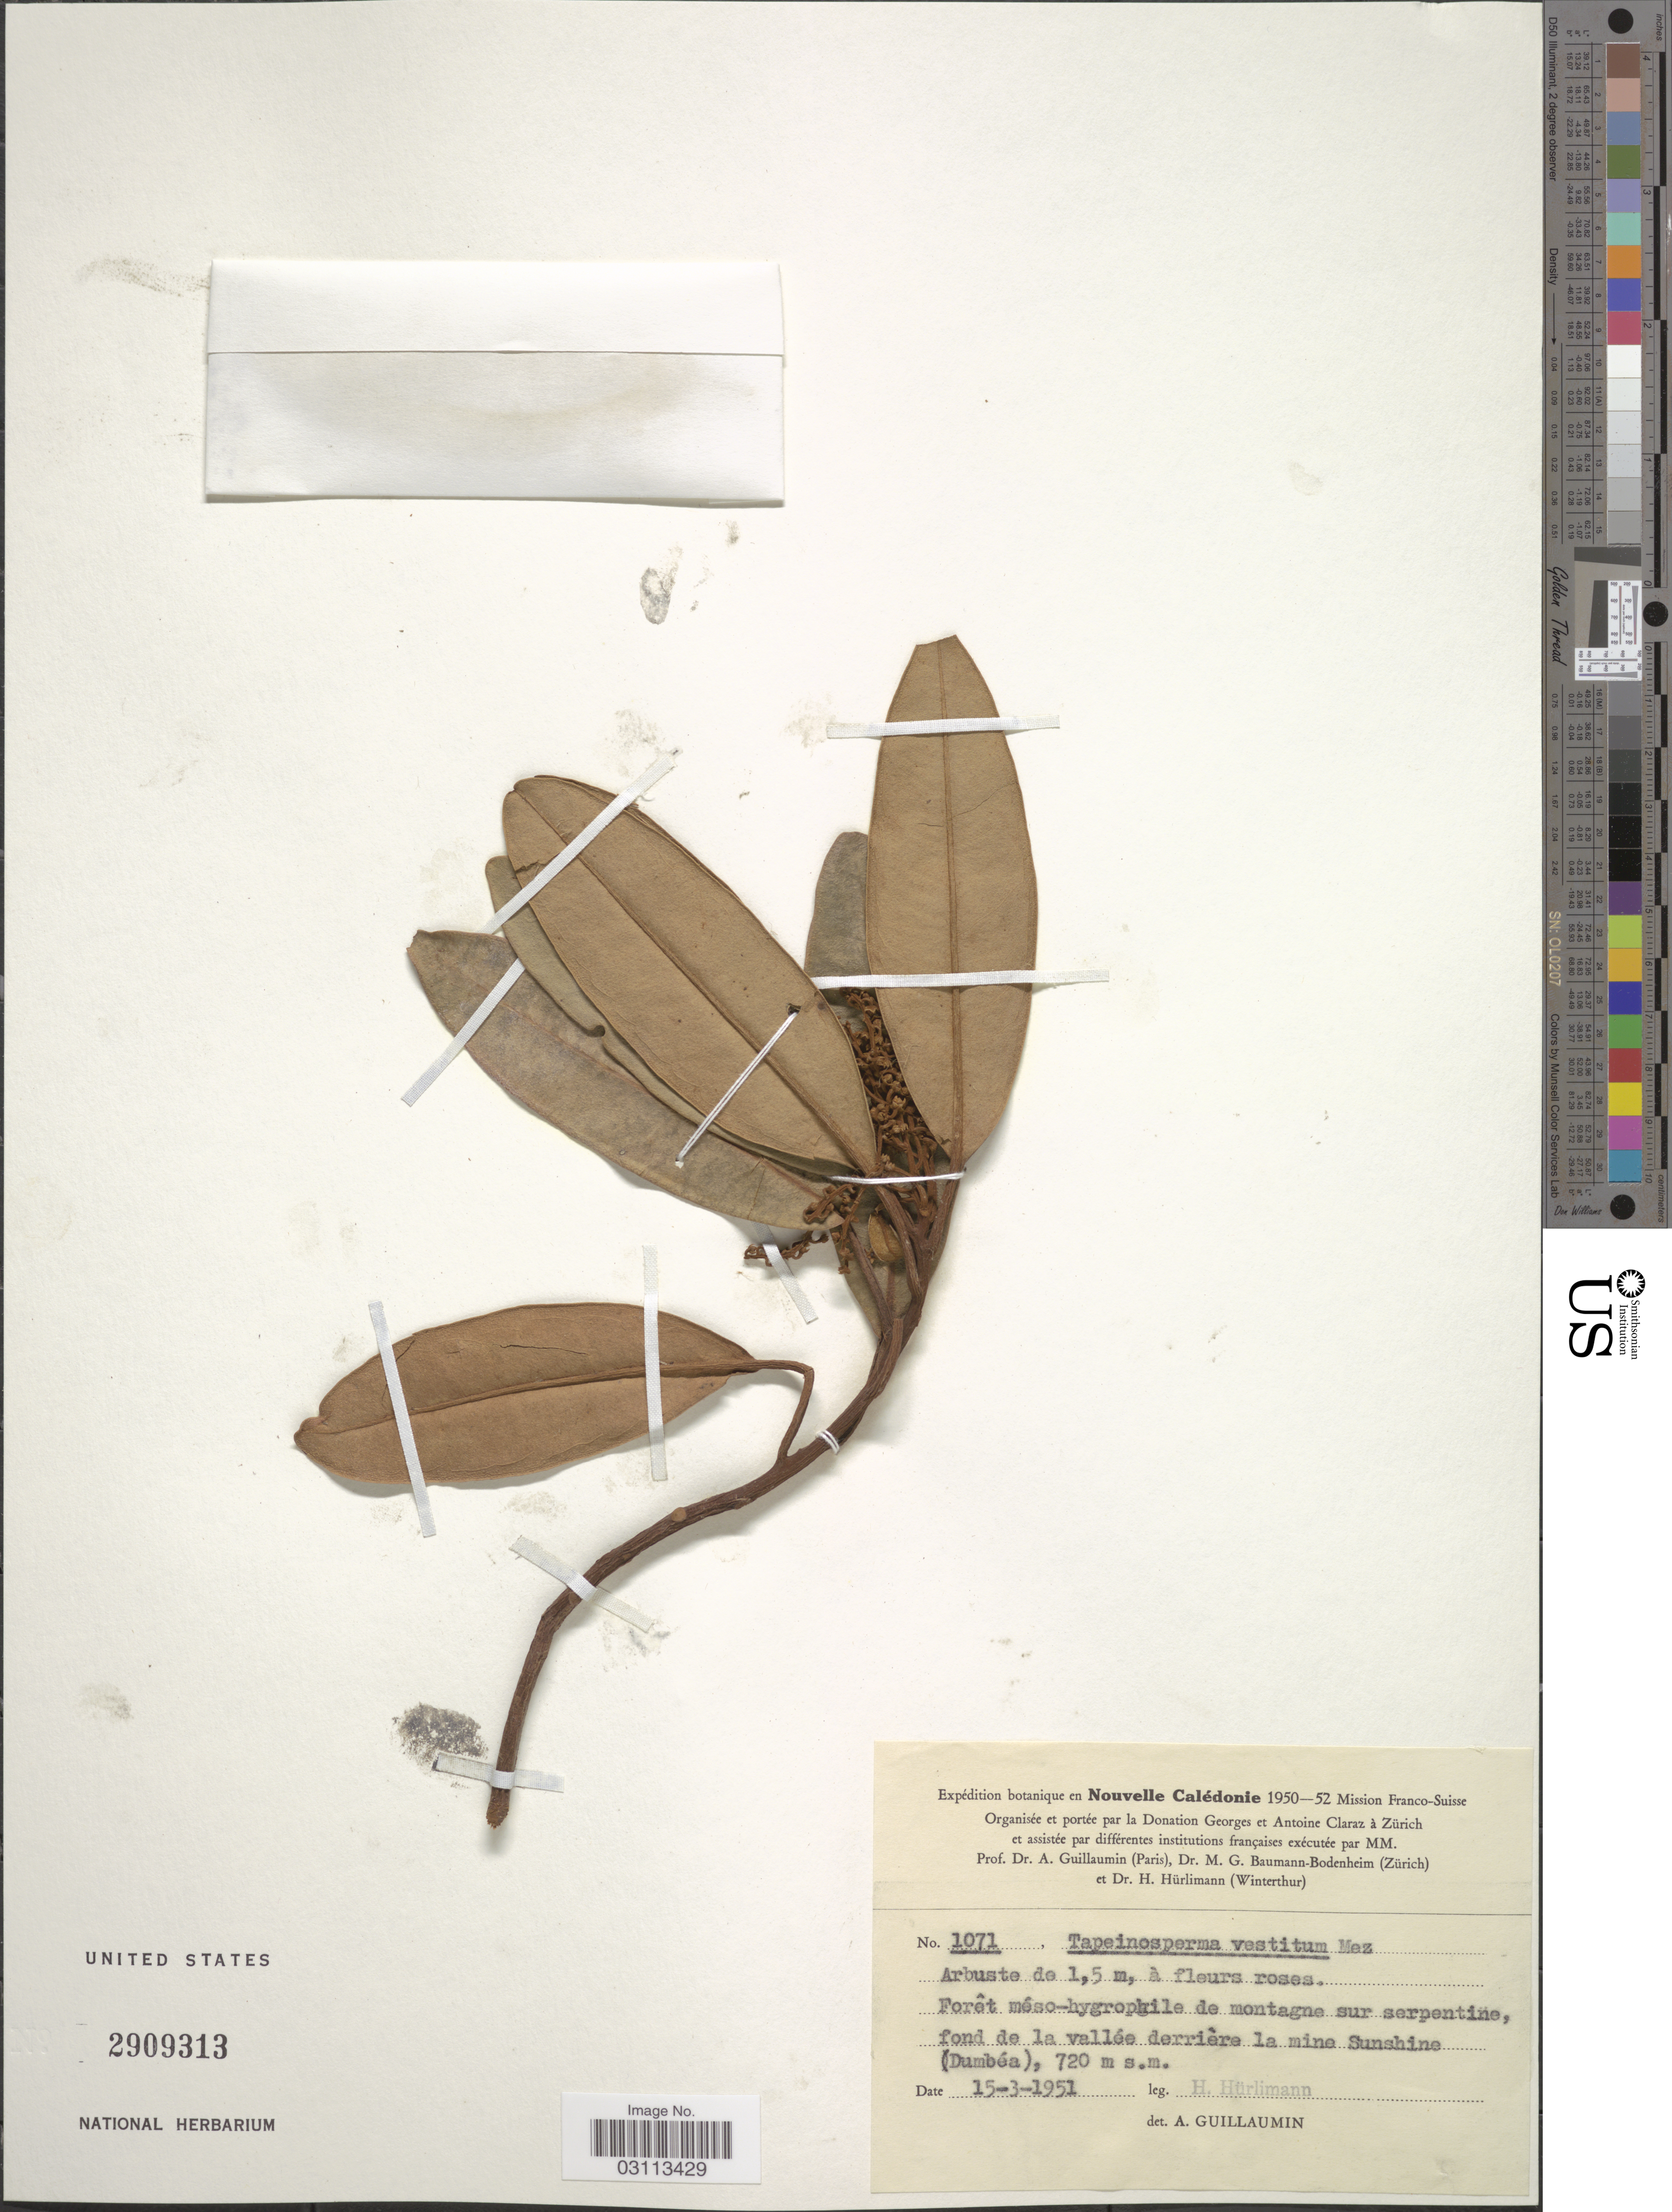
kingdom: Plantae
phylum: Tracheophyta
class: Magnoliopsida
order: Ericales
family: Primulaceae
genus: Tapeinosperma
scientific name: Tapeinosperma vestitum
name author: Mez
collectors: H. Hürlimann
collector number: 1071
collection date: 1951-03-15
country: New Caledonia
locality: Fond de la vallée derrière la mine Sunshine (Dumbéa).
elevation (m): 720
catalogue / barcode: US 2909313